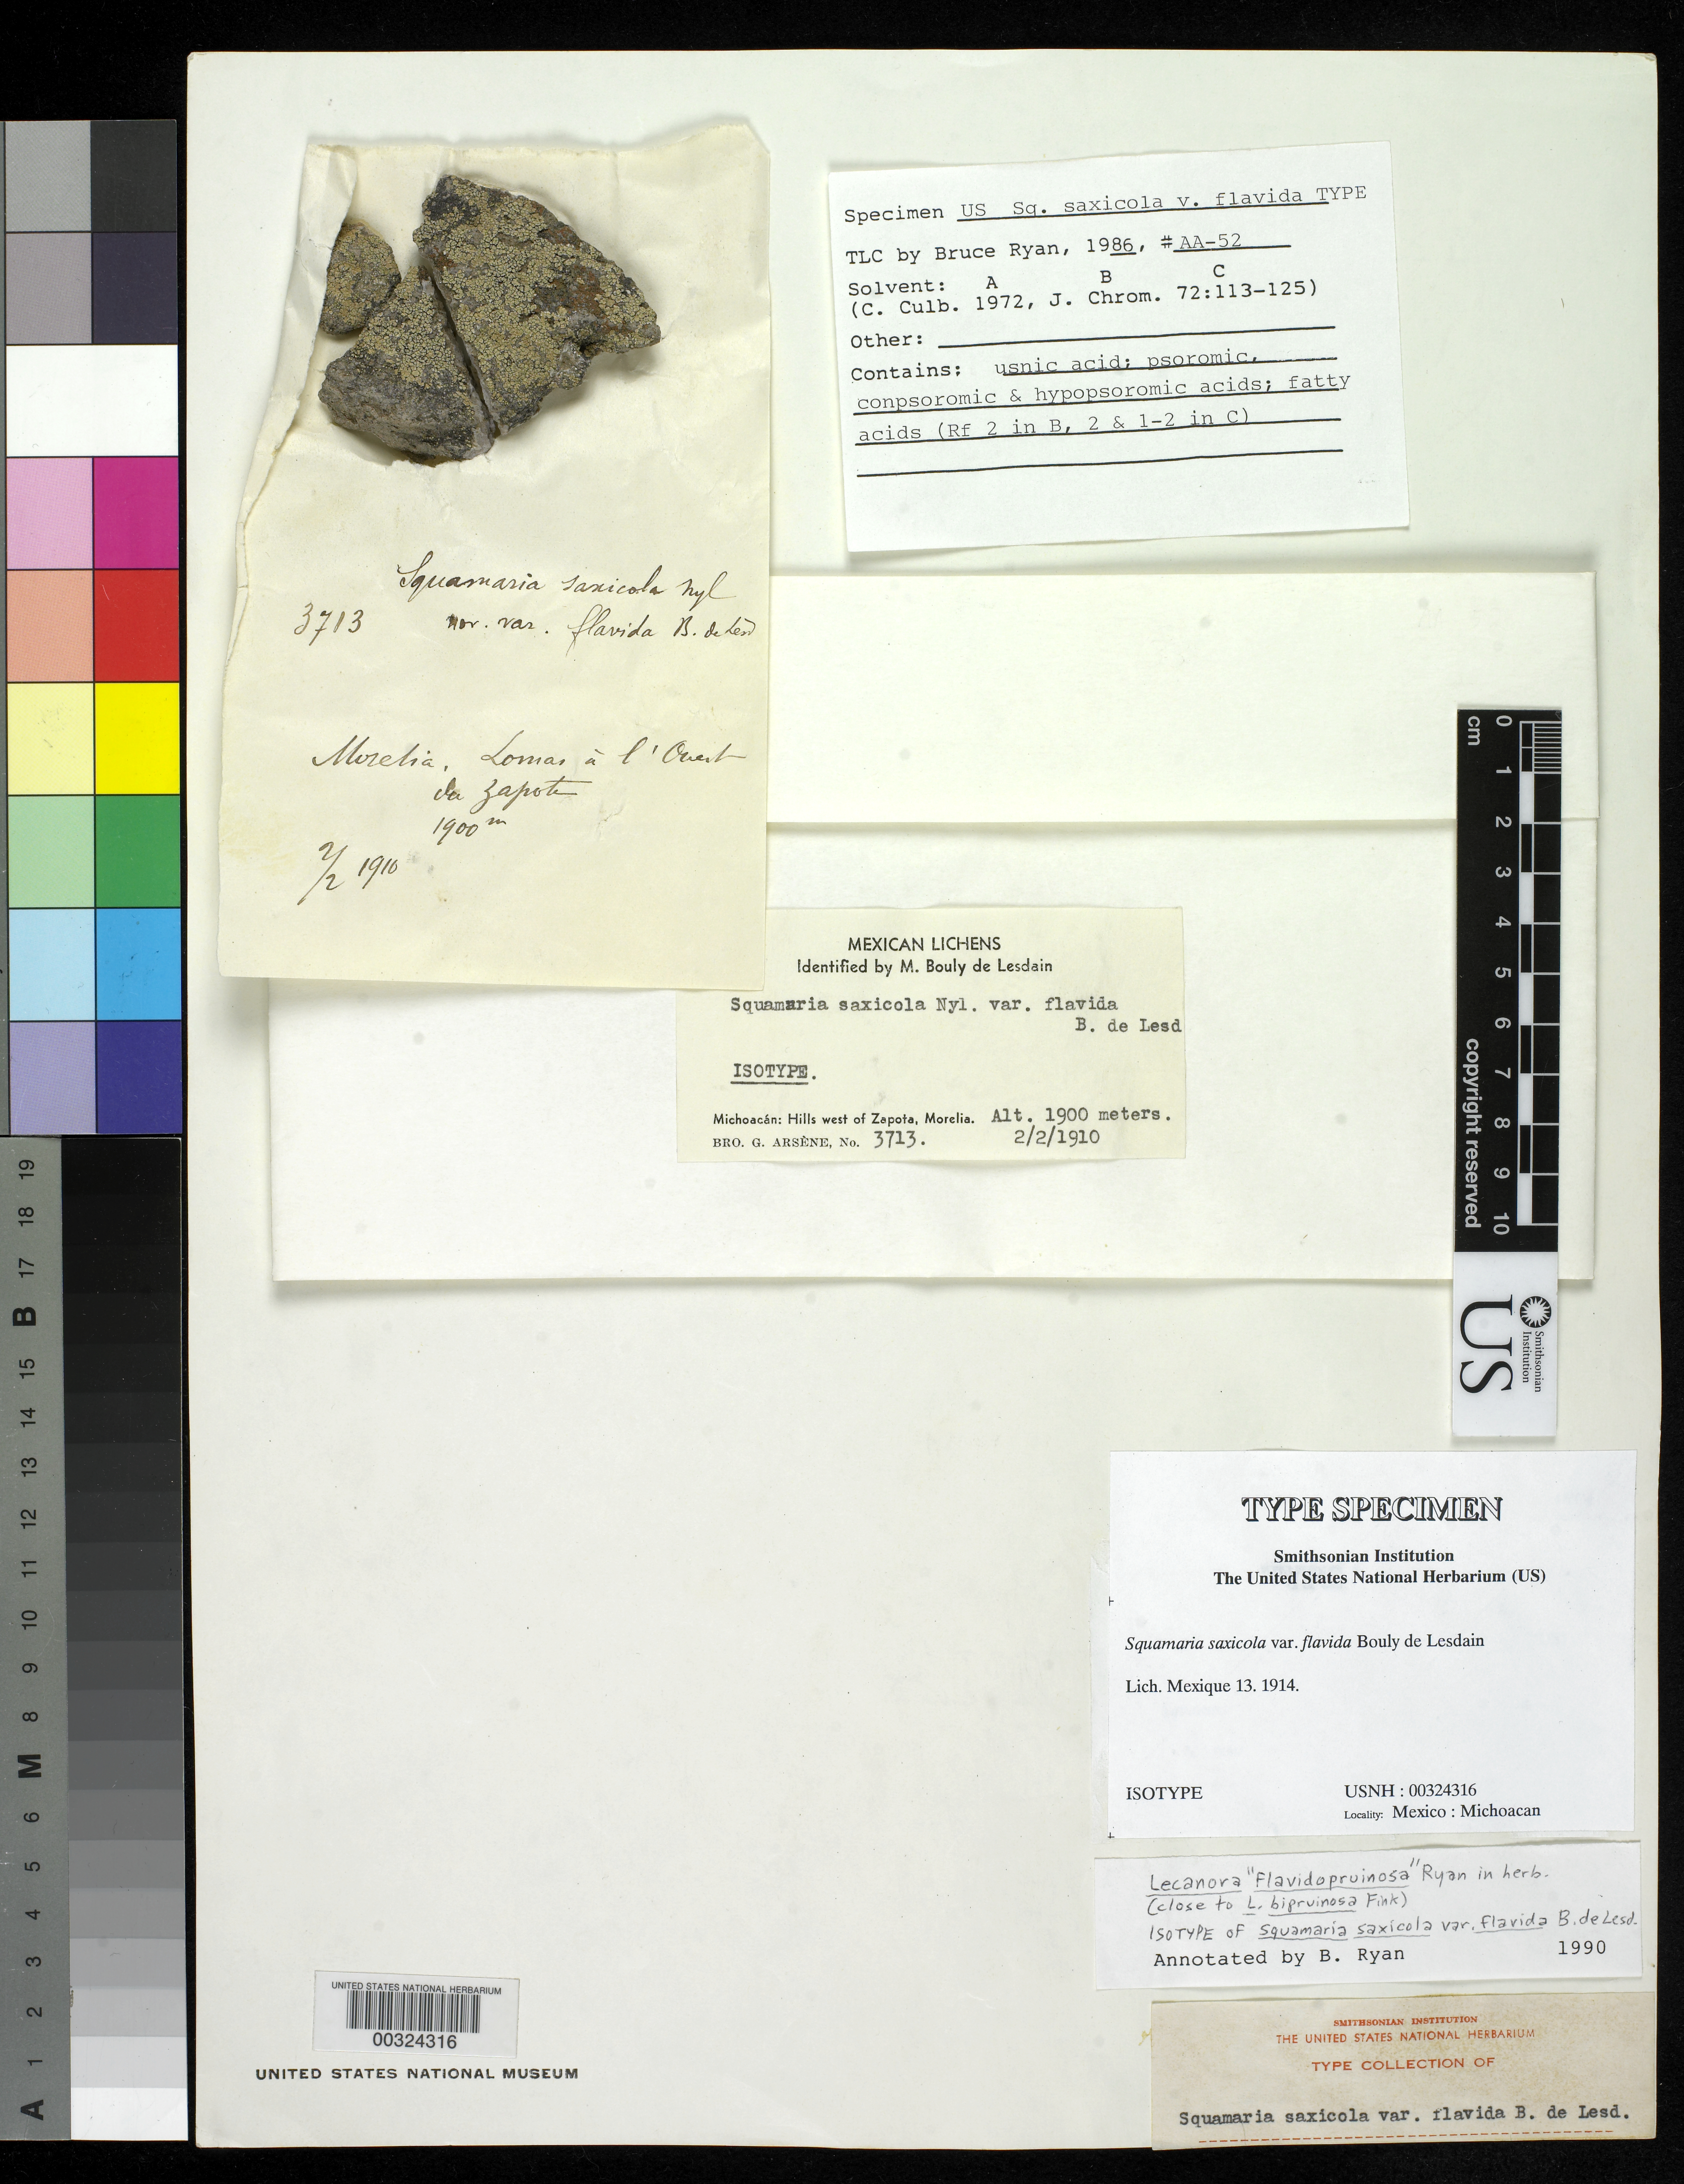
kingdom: Fungi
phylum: Ascomycota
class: Lecanoromycetes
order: Lecanorales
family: Parmeliaceae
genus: Squamaria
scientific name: Squamaria saxicola var. flavida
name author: B. de Lesd.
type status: Isotype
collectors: Bro. G. Arsène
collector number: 3713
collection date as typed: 02 Feb 1910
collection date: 1910-02-02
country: Mexico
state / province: Michoacán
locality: Hills W of Zapote.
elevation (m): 1900